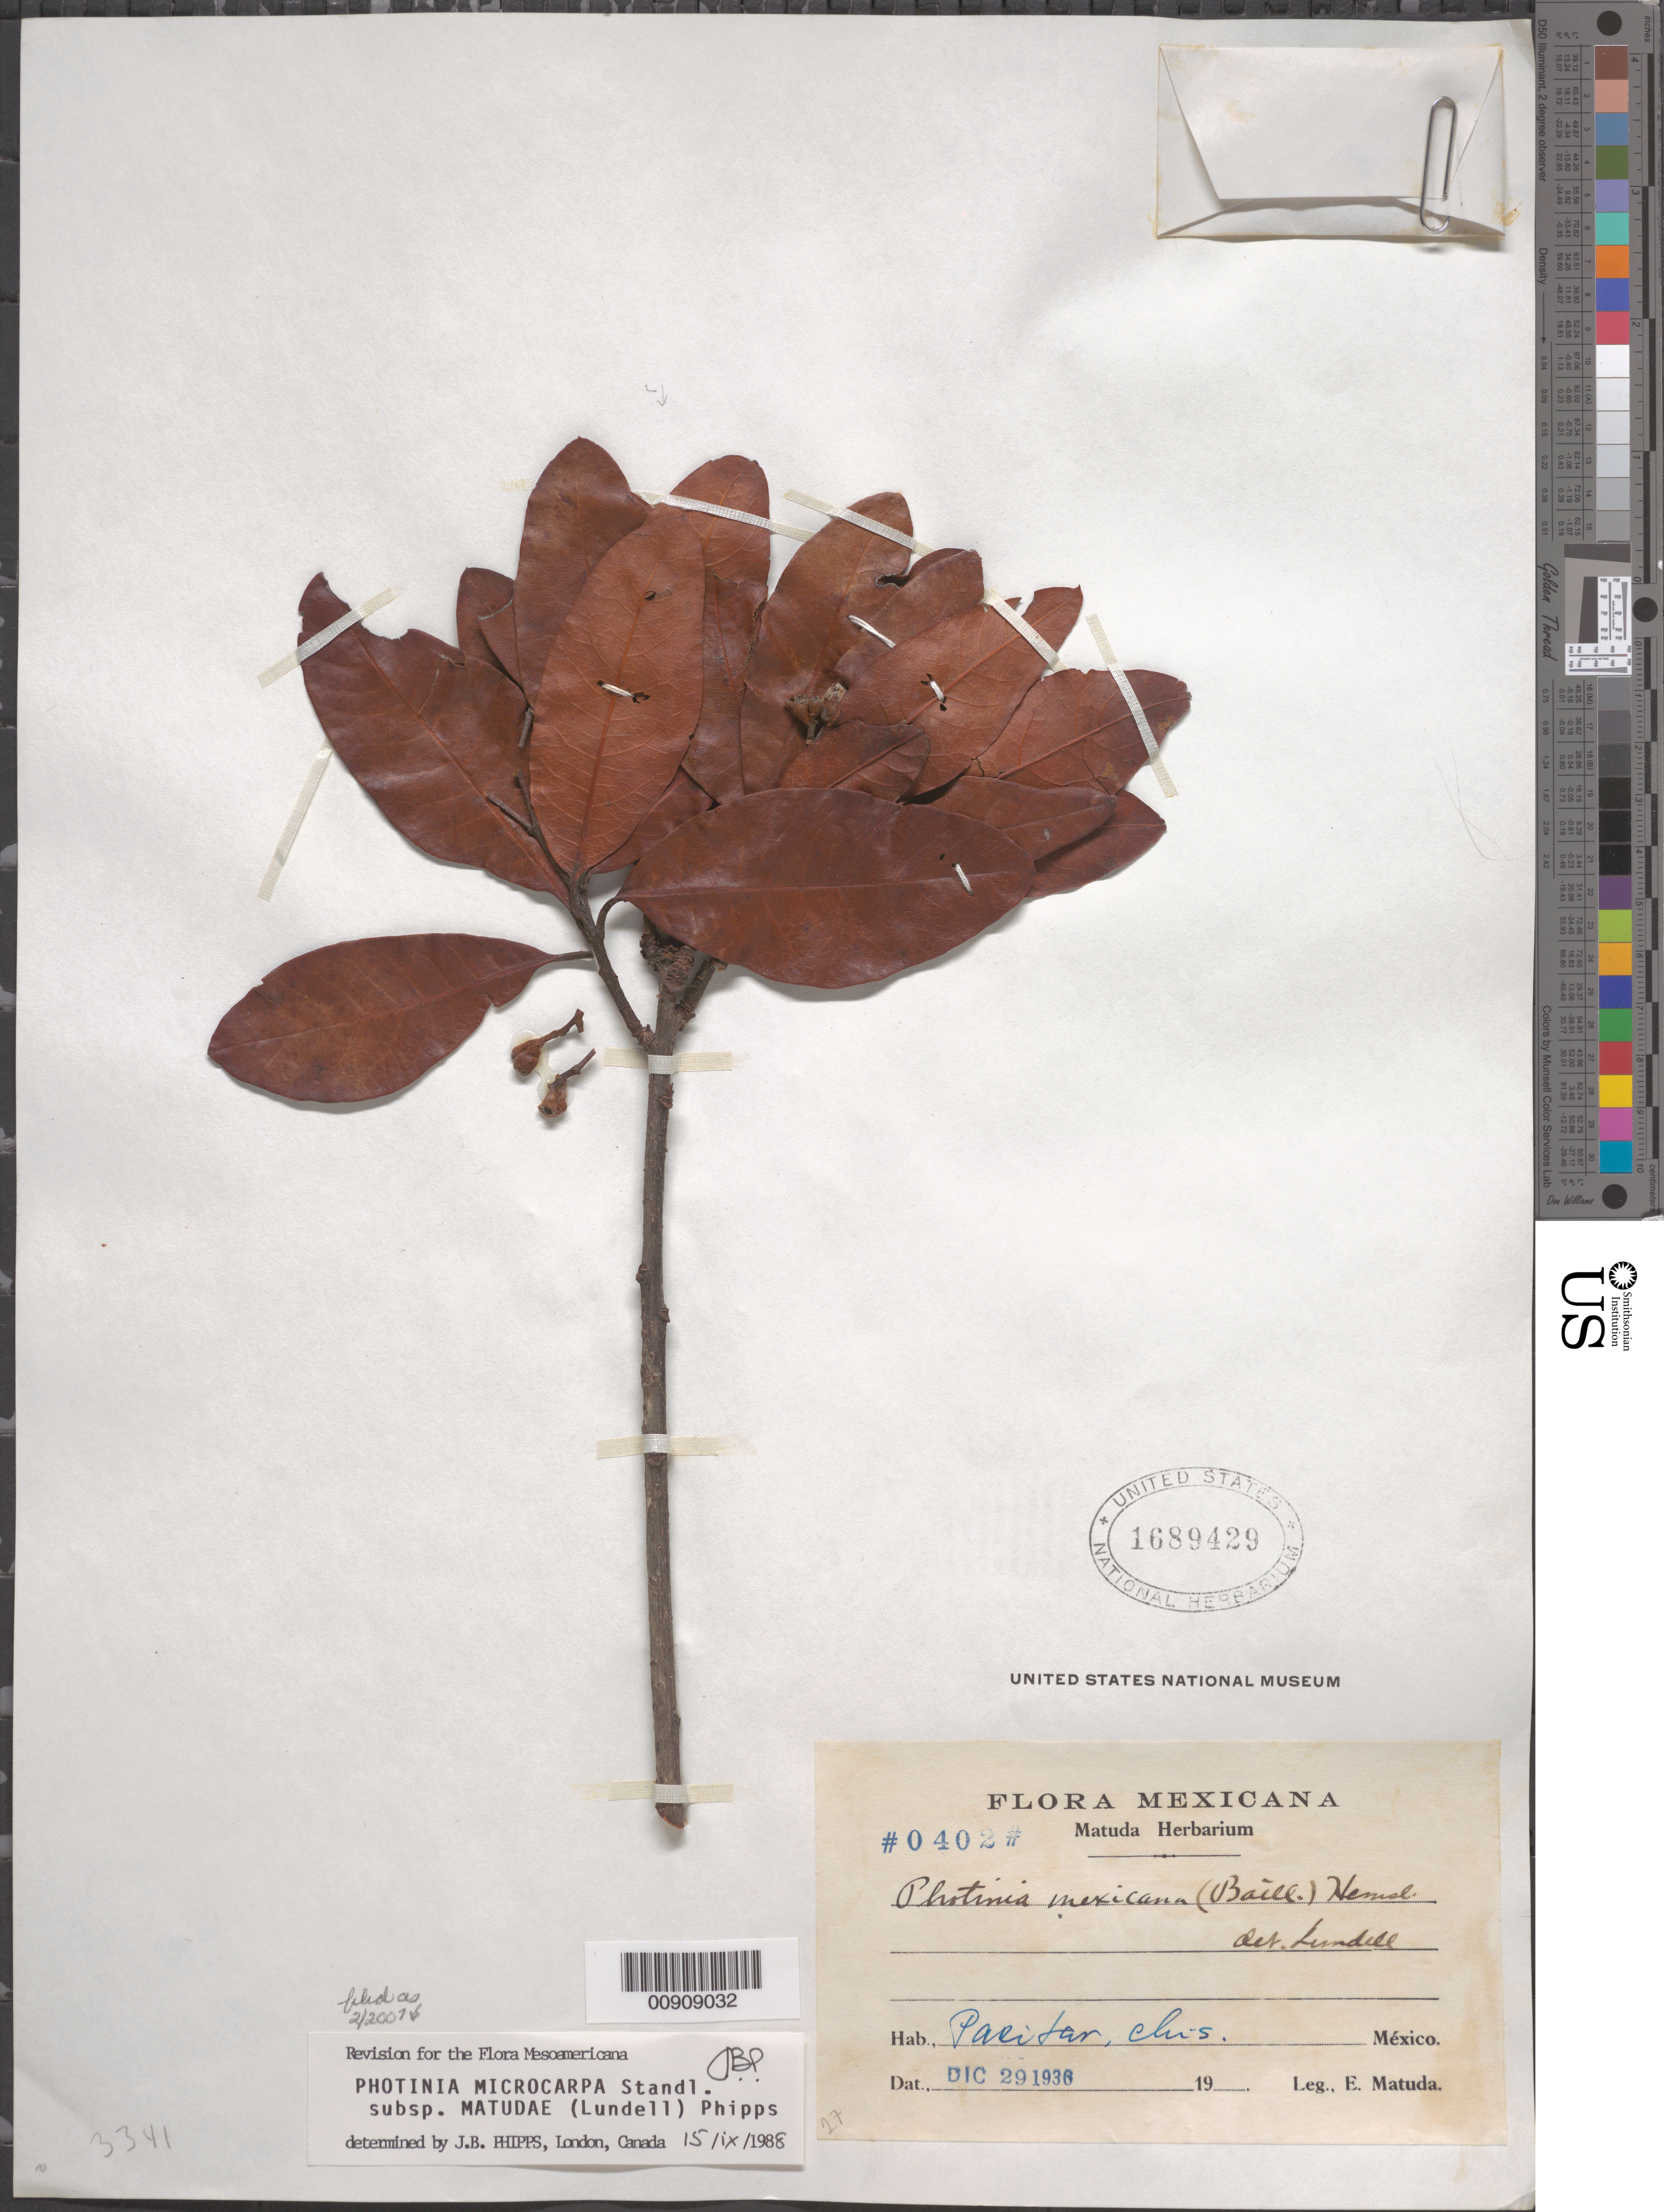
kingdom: Plantae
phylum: Tracheophyta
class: Magnoliopsida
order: Rosales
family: Rosaceae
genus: Phippsiomeles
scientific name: Phippsiomeles matudae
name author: (Lundell) B.B. Liu & J. Wen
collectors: E. Matuda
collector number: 0402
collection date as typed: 29 Dec 1936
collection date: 1936-12-29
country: Mexico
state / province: Chiapas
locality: Pasitar, Chiapas.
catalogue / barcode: US 1689429